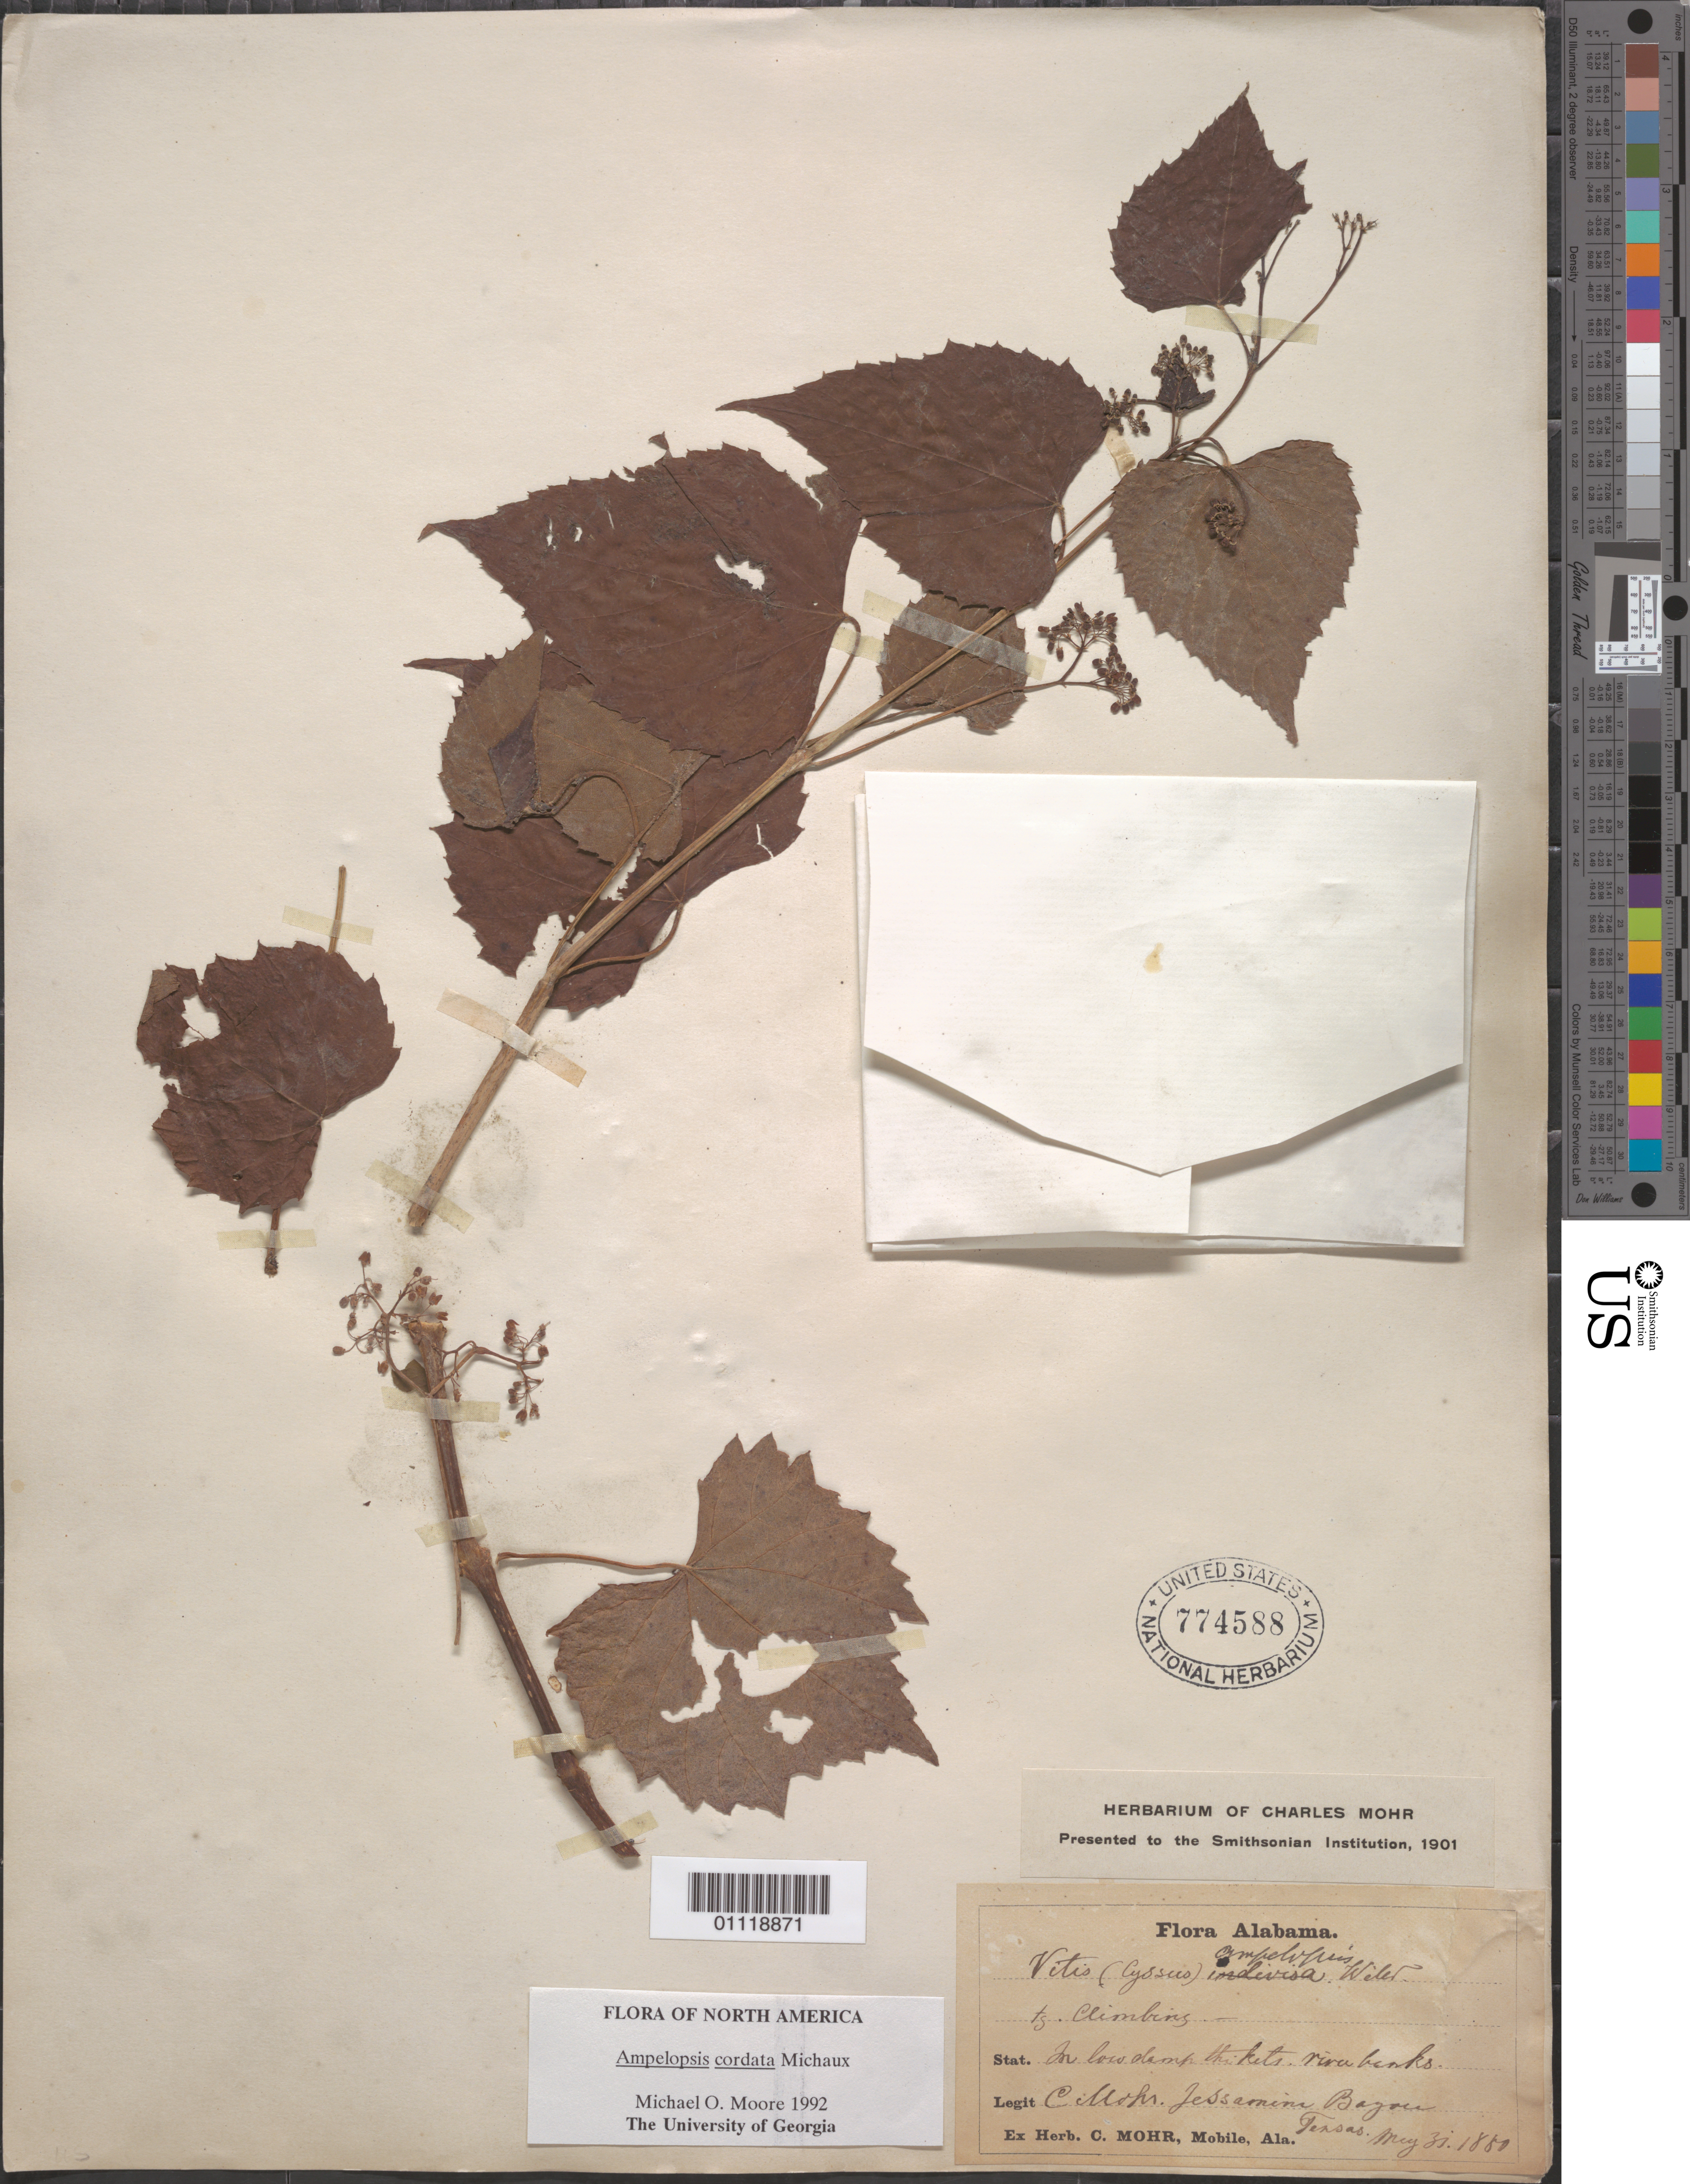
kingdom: Plantae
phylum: Tracheophyta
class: Magnoliopsida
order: Vitales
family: Vitaceae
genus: Ampelopsis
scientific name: Ampelopsis cordata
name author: Michx.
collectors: ex herb. C. Mohr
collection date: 1880-05-31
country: United States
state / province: Alabama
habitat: River banks, climbing.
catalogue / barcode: US 774588